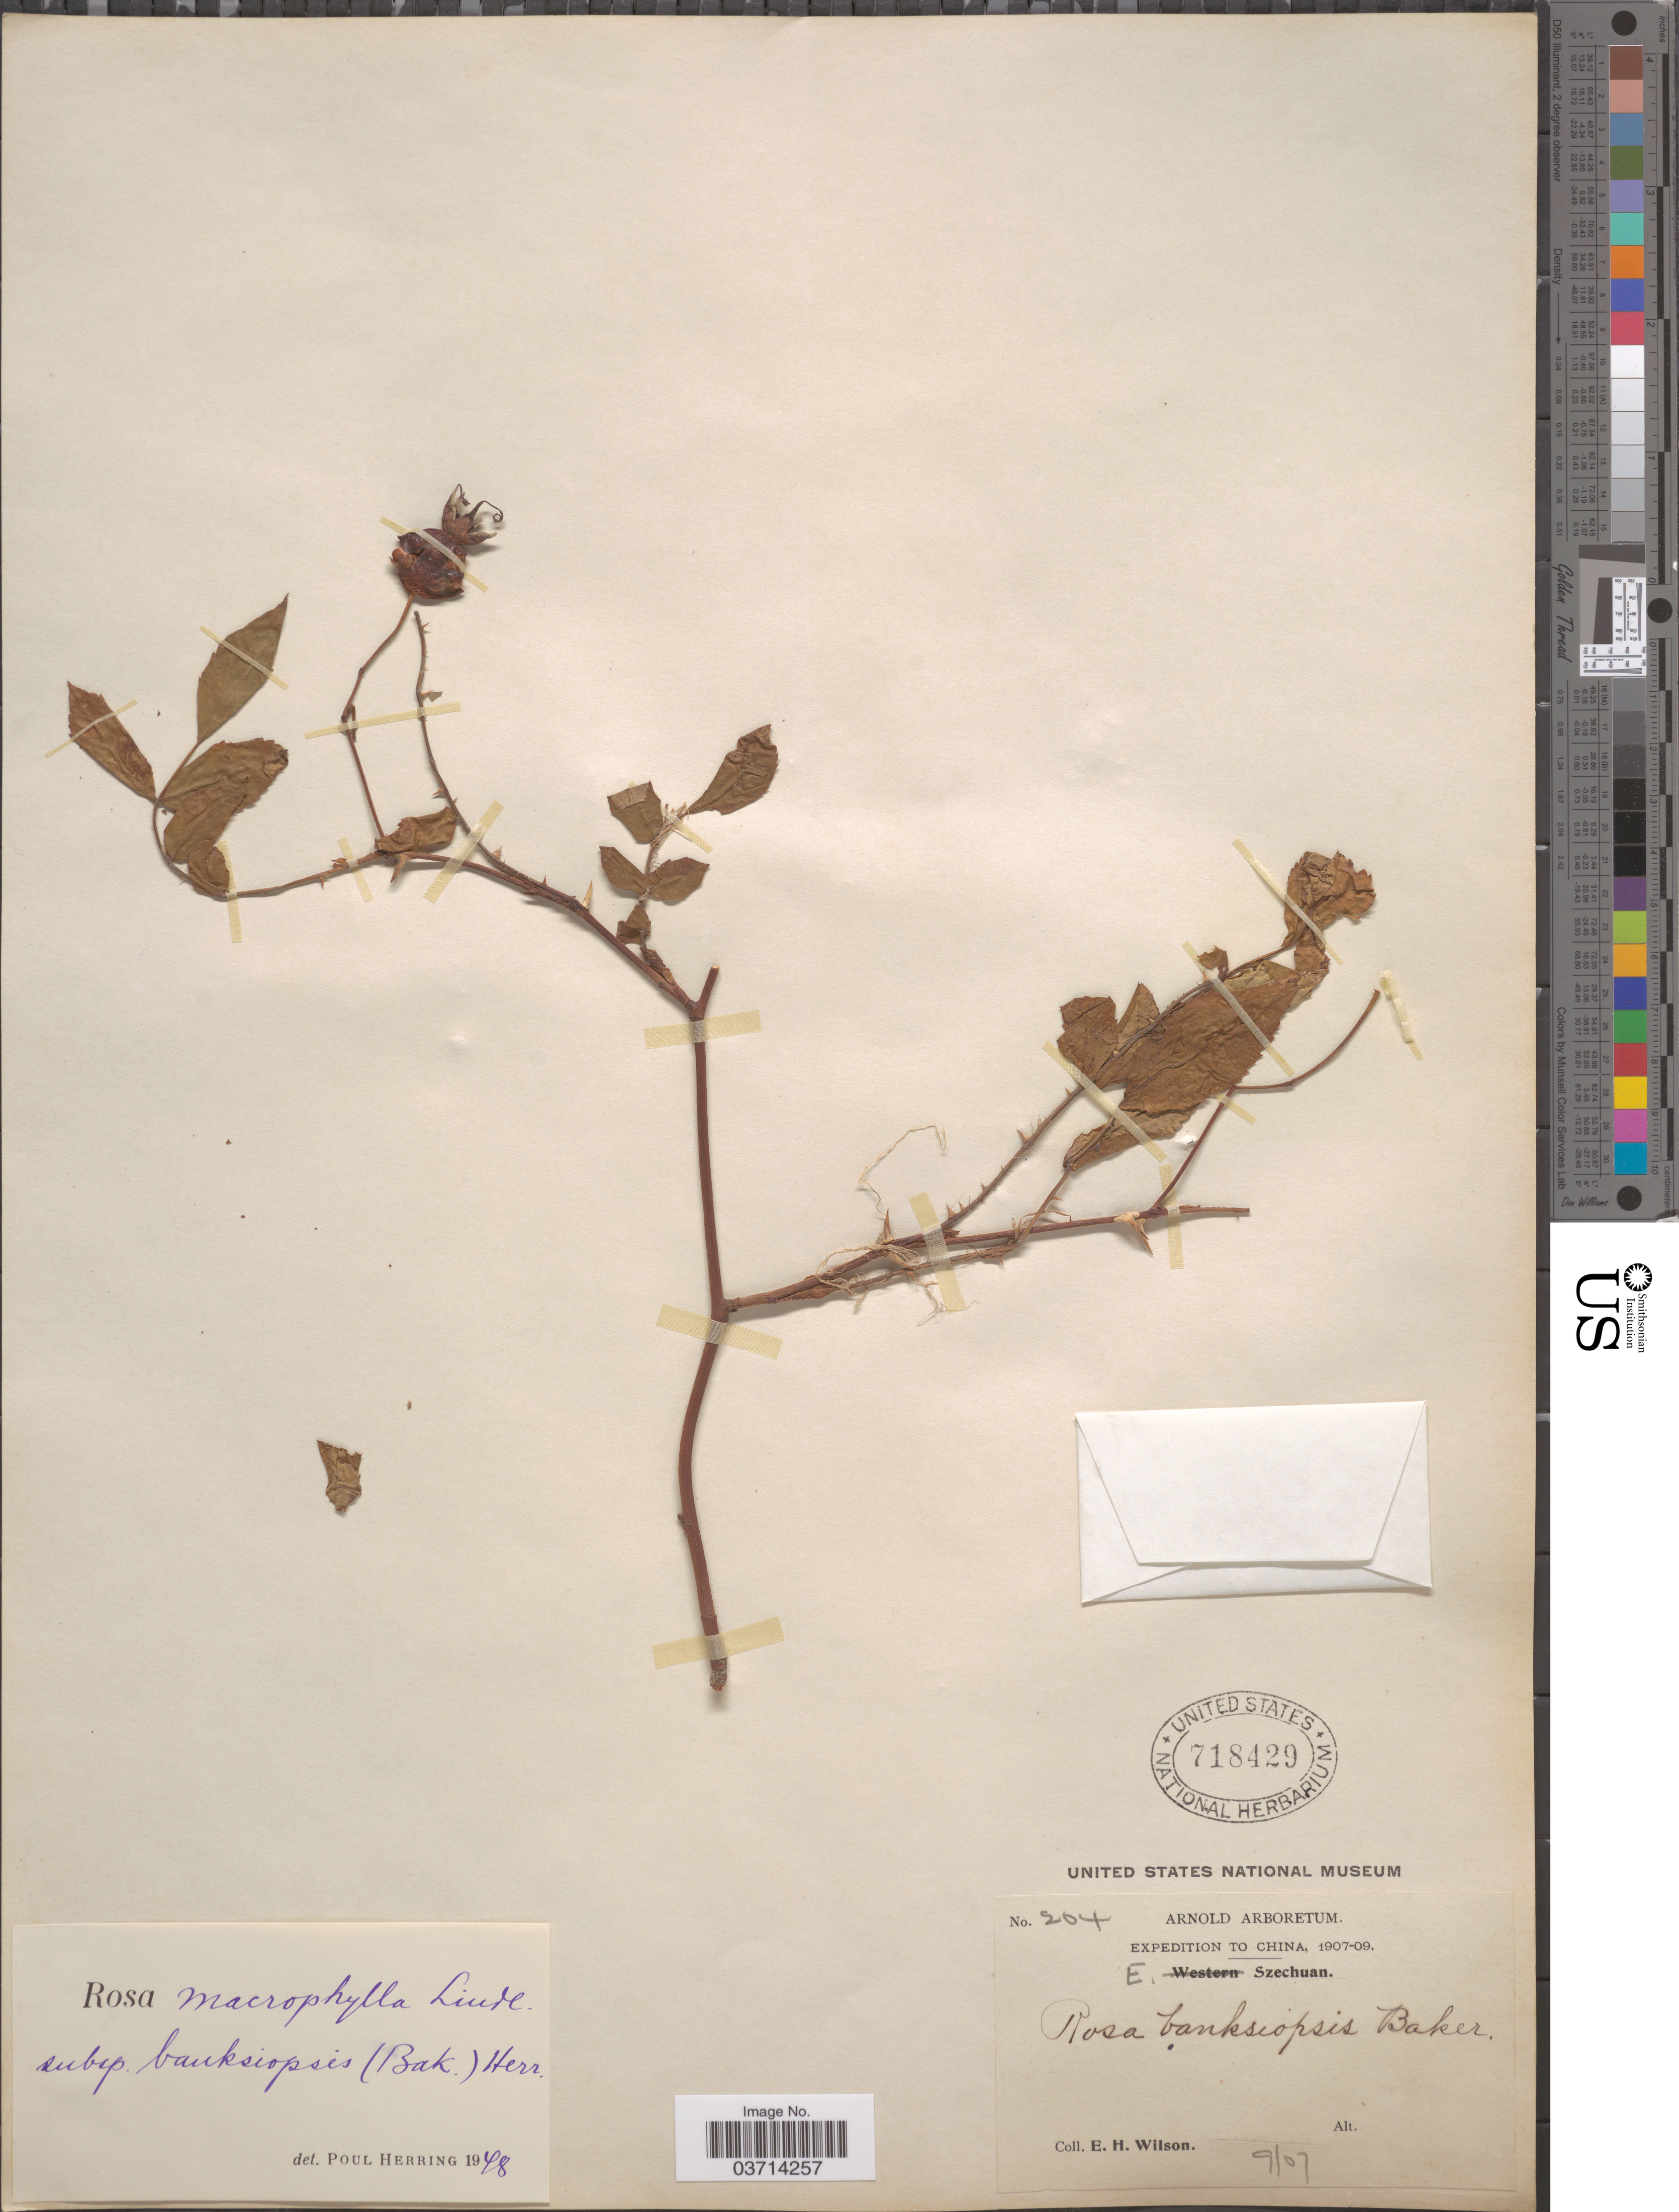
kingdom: Plantae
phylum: Tracheophyta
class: Magnoliopsida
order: Rosales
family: Rosaceae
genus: Rosa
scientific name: Rosa banksiopsis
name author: Baker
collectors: E. Wilson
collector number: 204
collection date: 1907-09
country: China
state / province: Sichuan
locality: E. Szechuan.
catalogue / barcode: US 718429